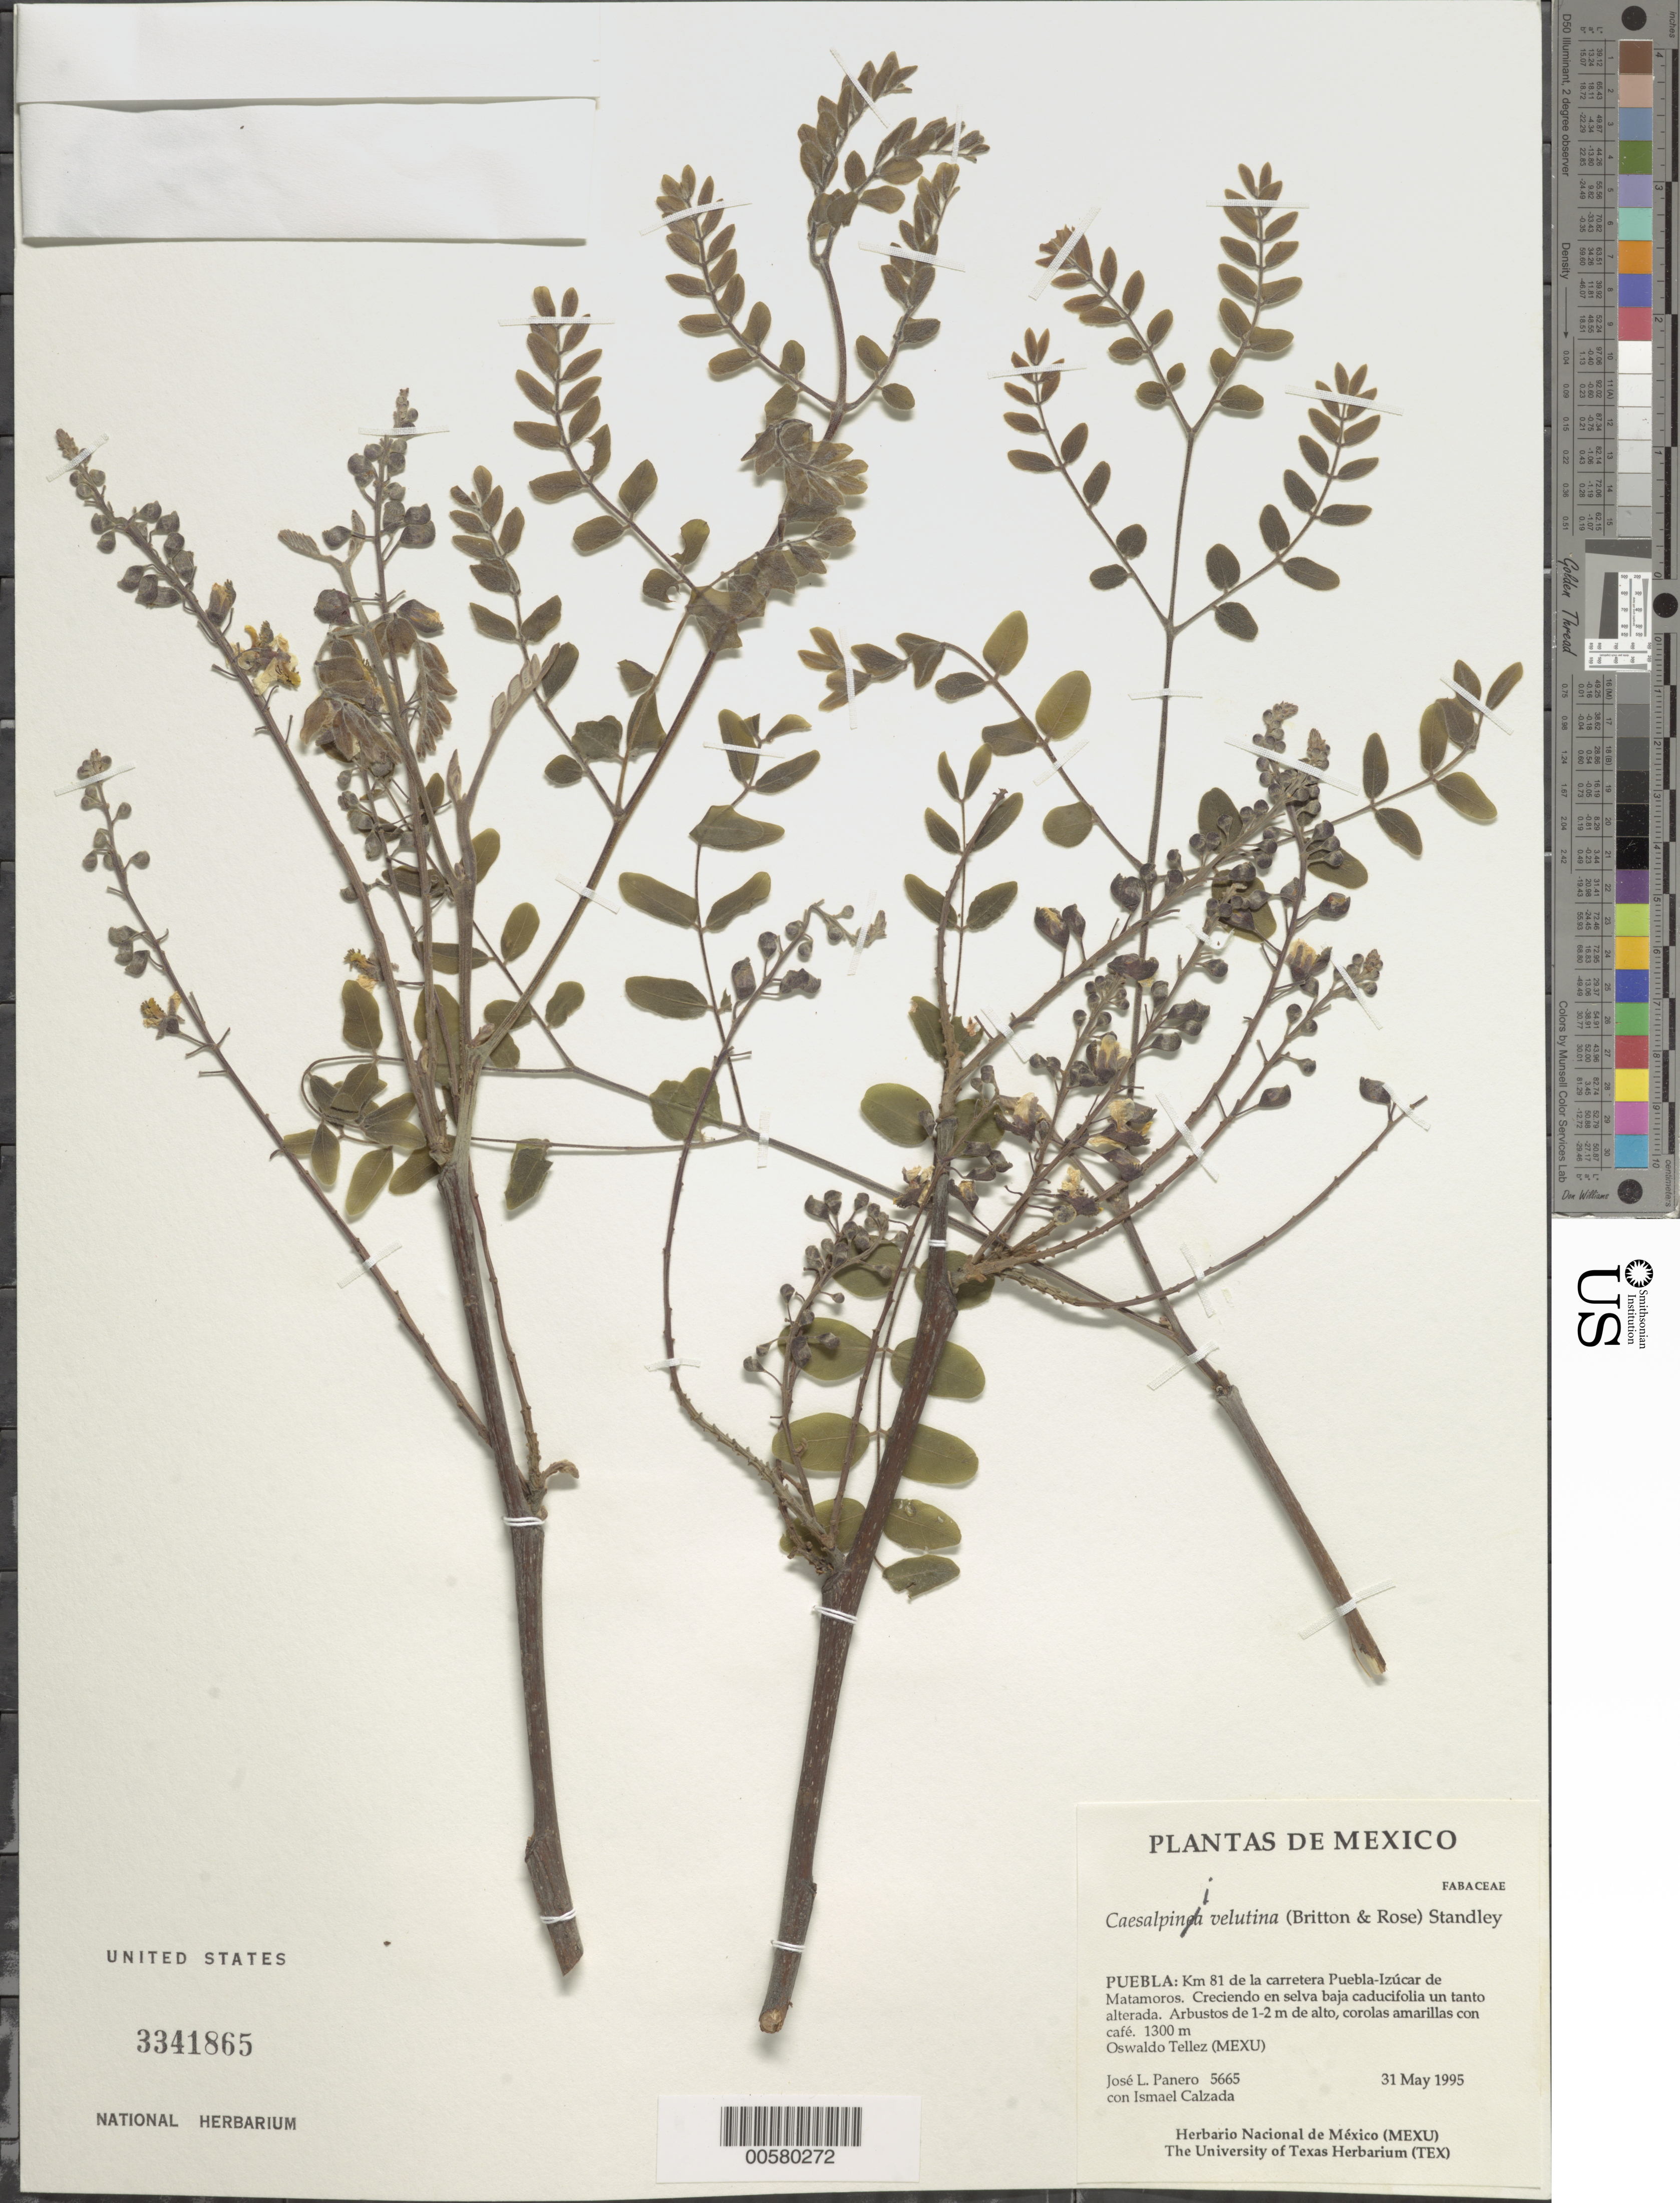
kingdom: Plantae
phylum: Tracheophyta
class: Magnoliopsida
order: Fabales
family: Fabaceae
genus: Coulteria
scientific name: Coulteria sp.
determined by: Strong, Mark T., (BOT), Smithsonian Institution - National Museum of Natural History (UNITED STATES)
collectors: J. L. Panero & I. Calzada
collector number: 5665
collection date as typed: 31 May 1995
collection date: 1995-05-31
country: Mexico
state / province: Puebla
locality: Puebla-Izucar de Matamoros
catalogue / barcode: US 3341865